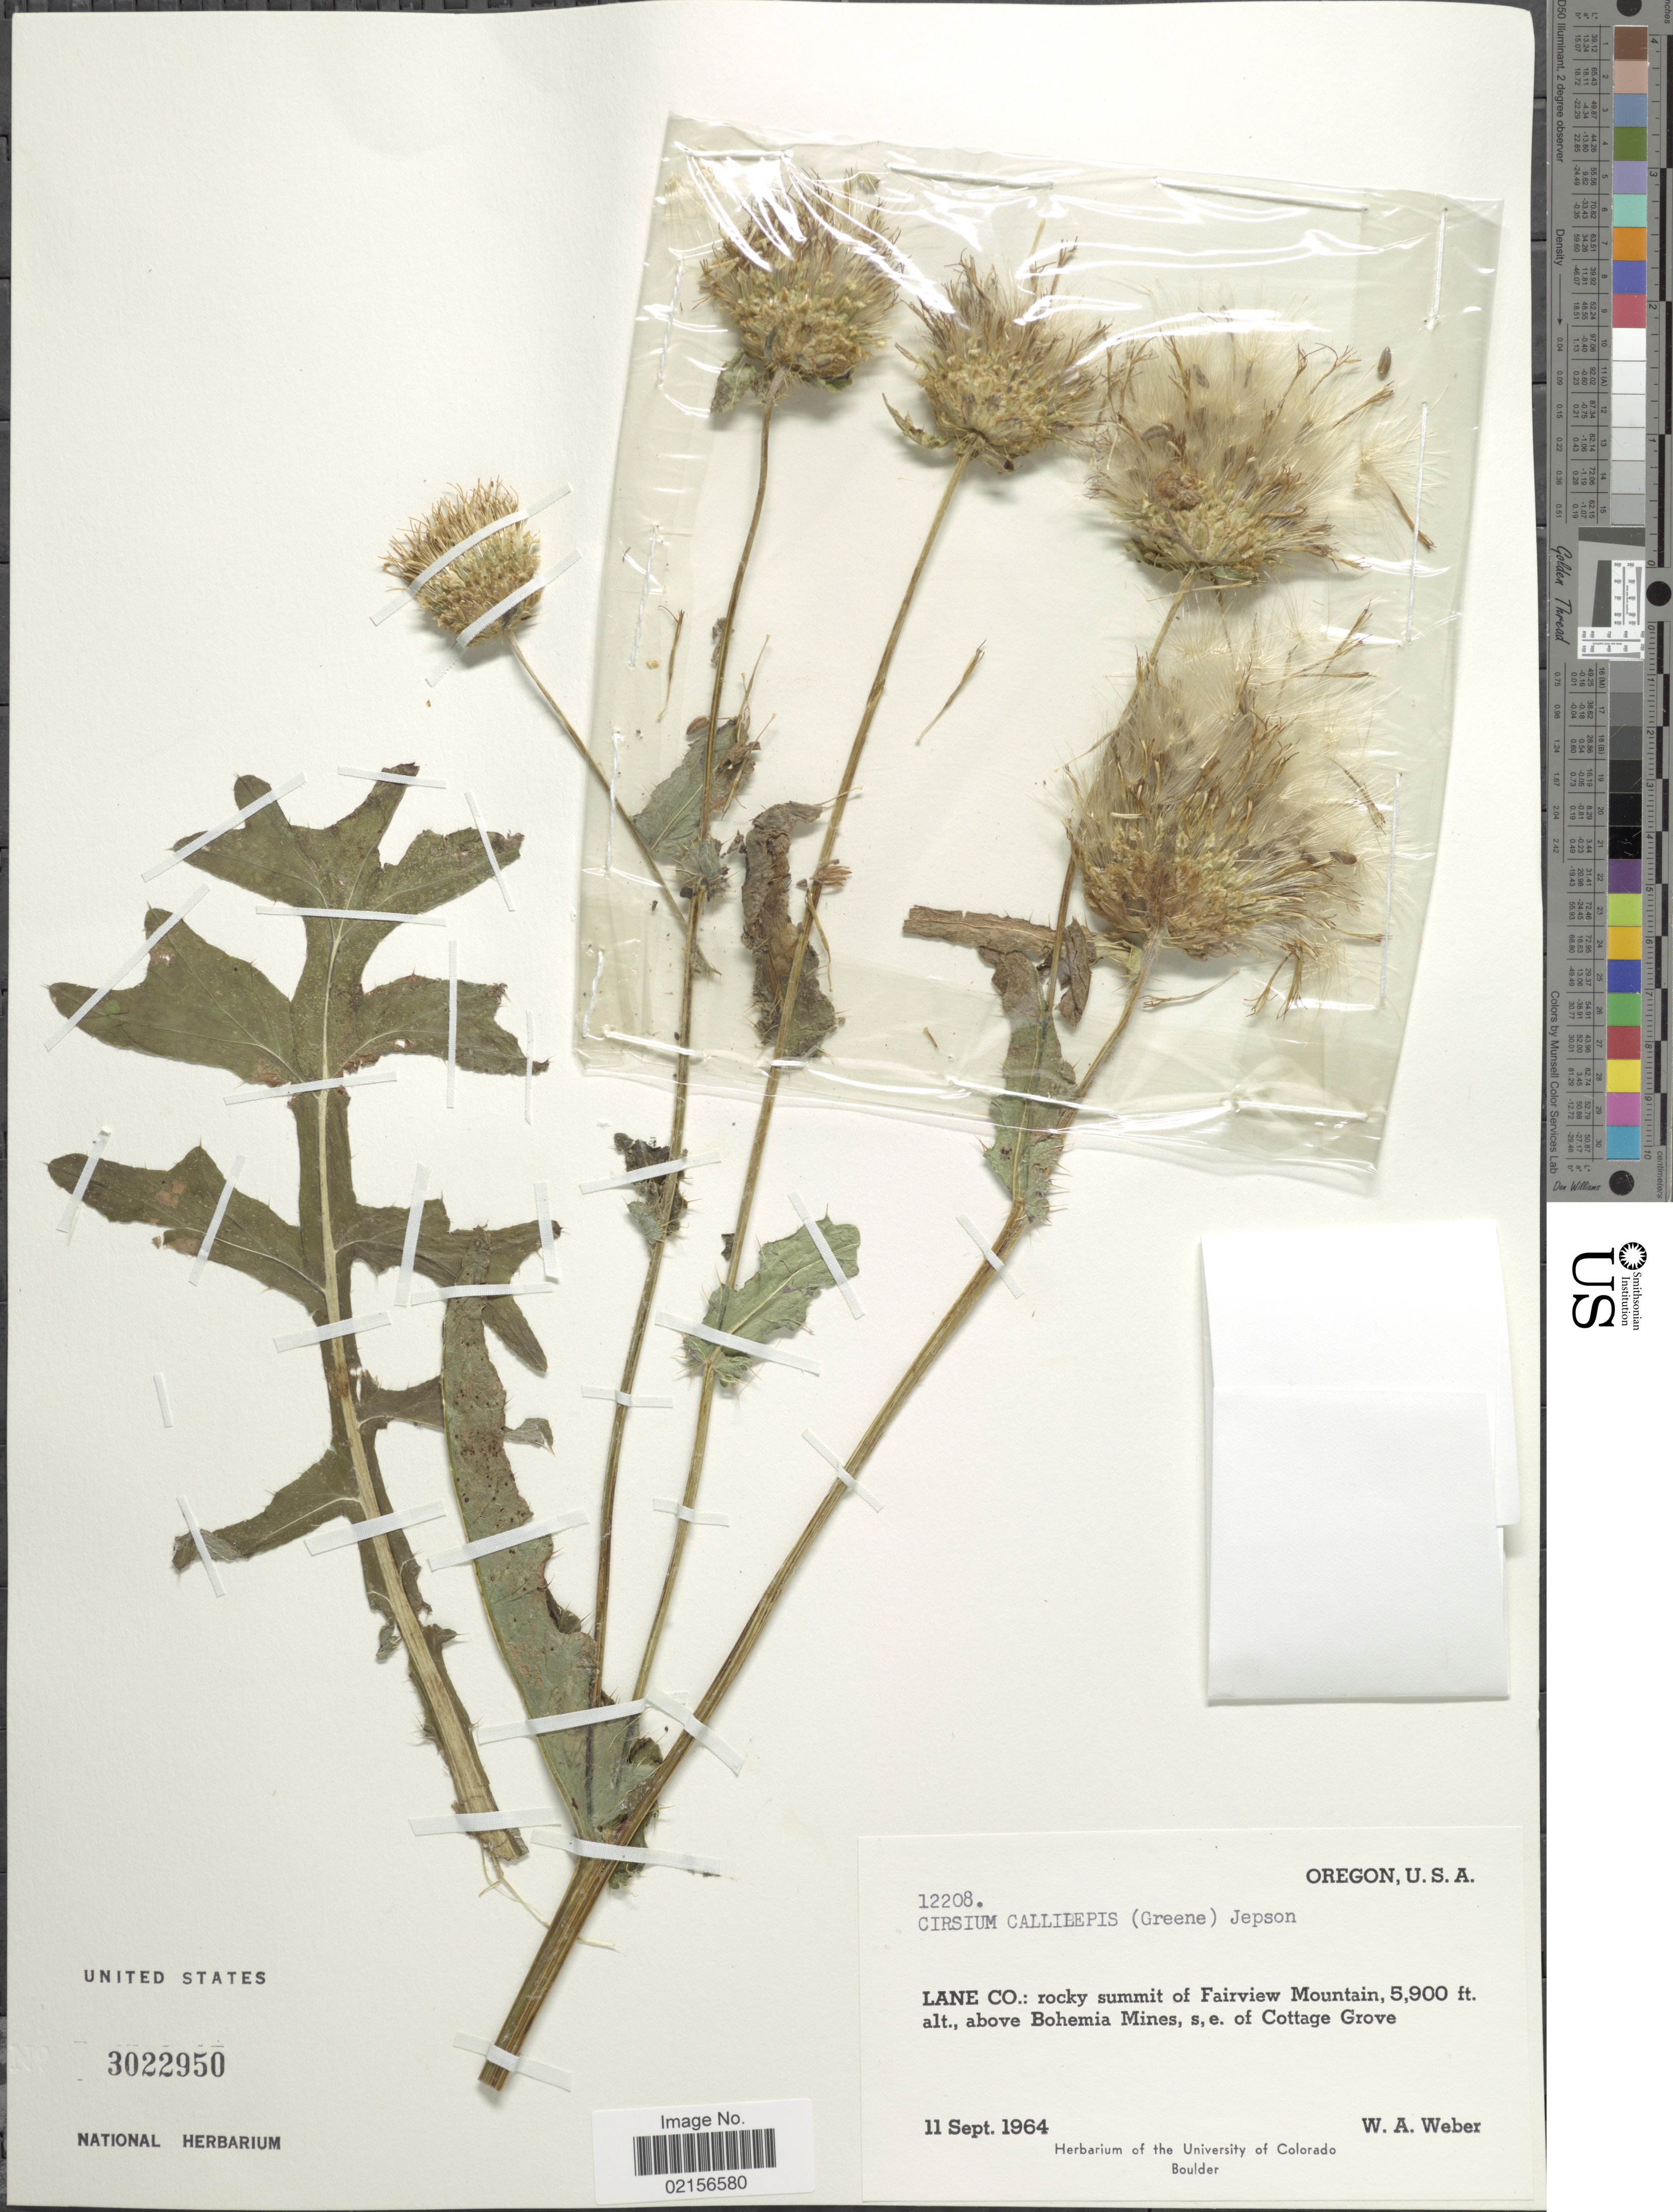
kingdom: Plantae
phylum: Tracheophyta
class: Magnoliopsida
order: Asterales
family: Asteraceae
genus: Cirsium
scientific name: Cirsium remotifolium var. odontolepis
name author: Petr.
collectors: W. A. Weber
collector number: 12208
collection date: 1964-09-11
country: United States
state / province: Oregon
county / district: Lane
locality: Lane Co: rocky summit of Fairview Mountain, above Bohemia Mines, s.e. of Cootage grove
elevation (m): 1798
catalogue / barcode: US 3022950